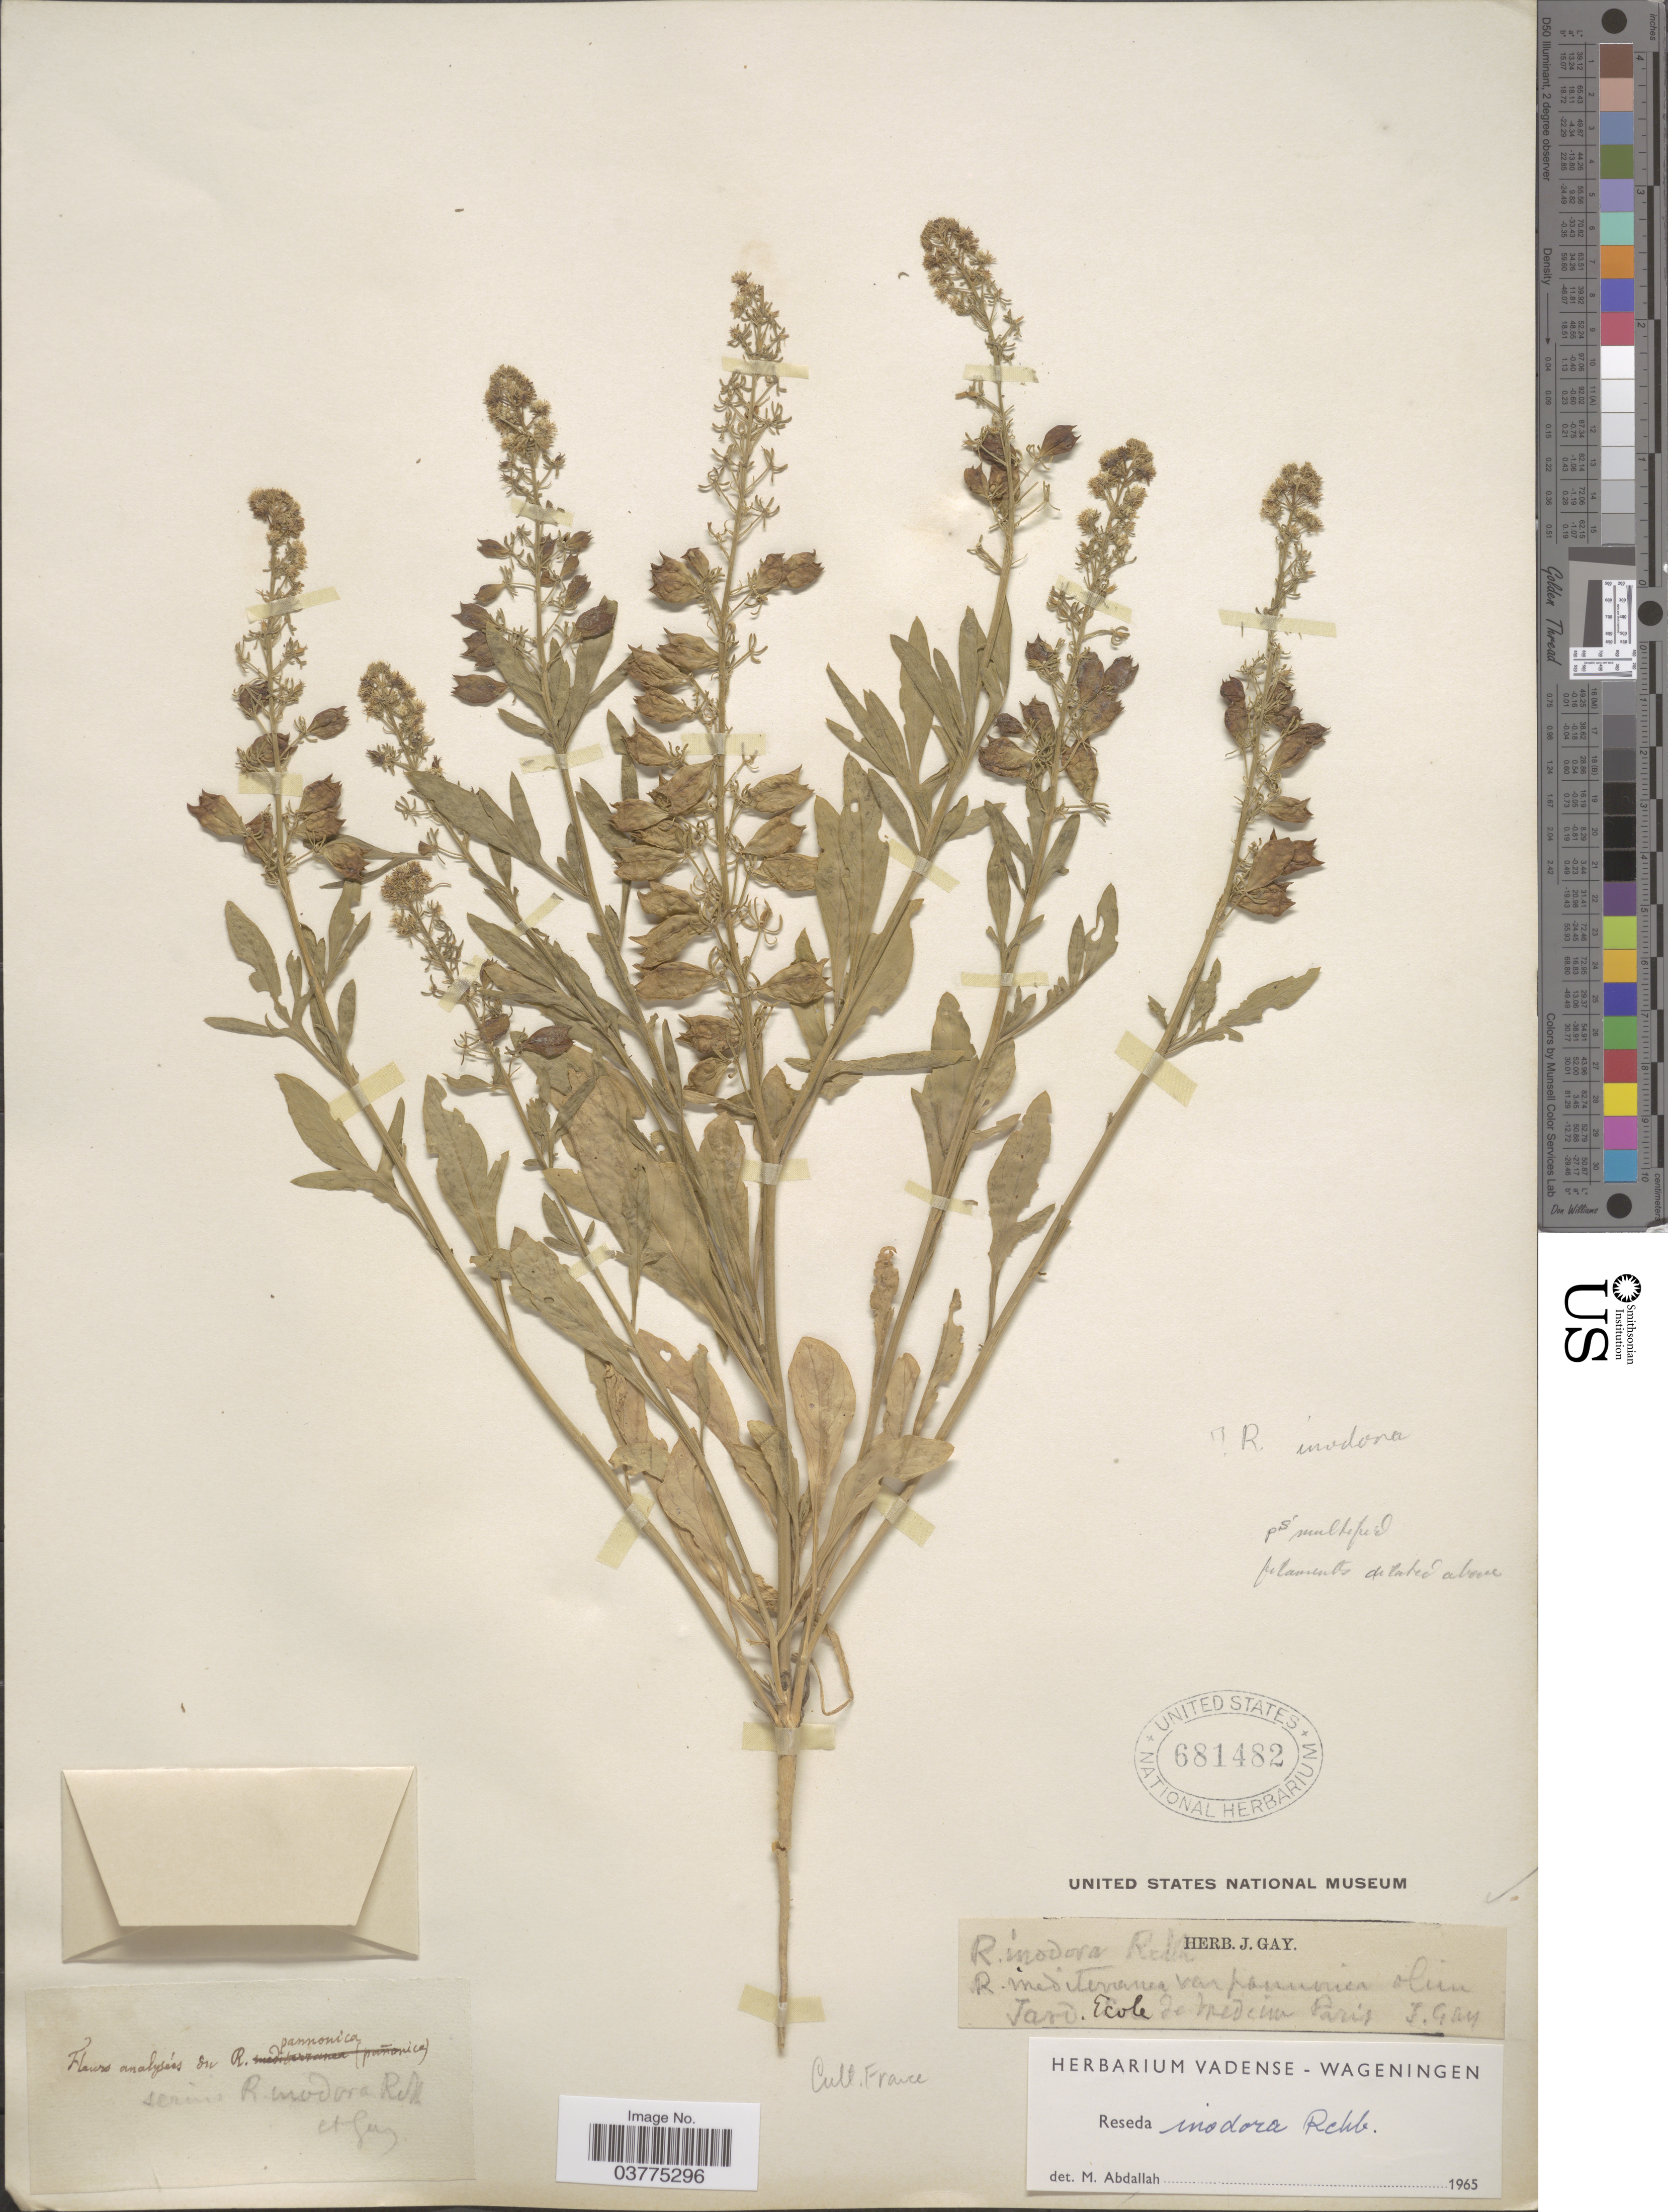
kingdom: Plantae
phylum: Tracheophyta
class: Magnoliopsida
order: Brassicales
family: Resedaceae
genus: Reseda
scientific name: Reseda inodora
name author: Rchb.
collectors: J. Gay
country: France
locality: Ecole de medicine Paris.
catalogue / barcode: US 681482